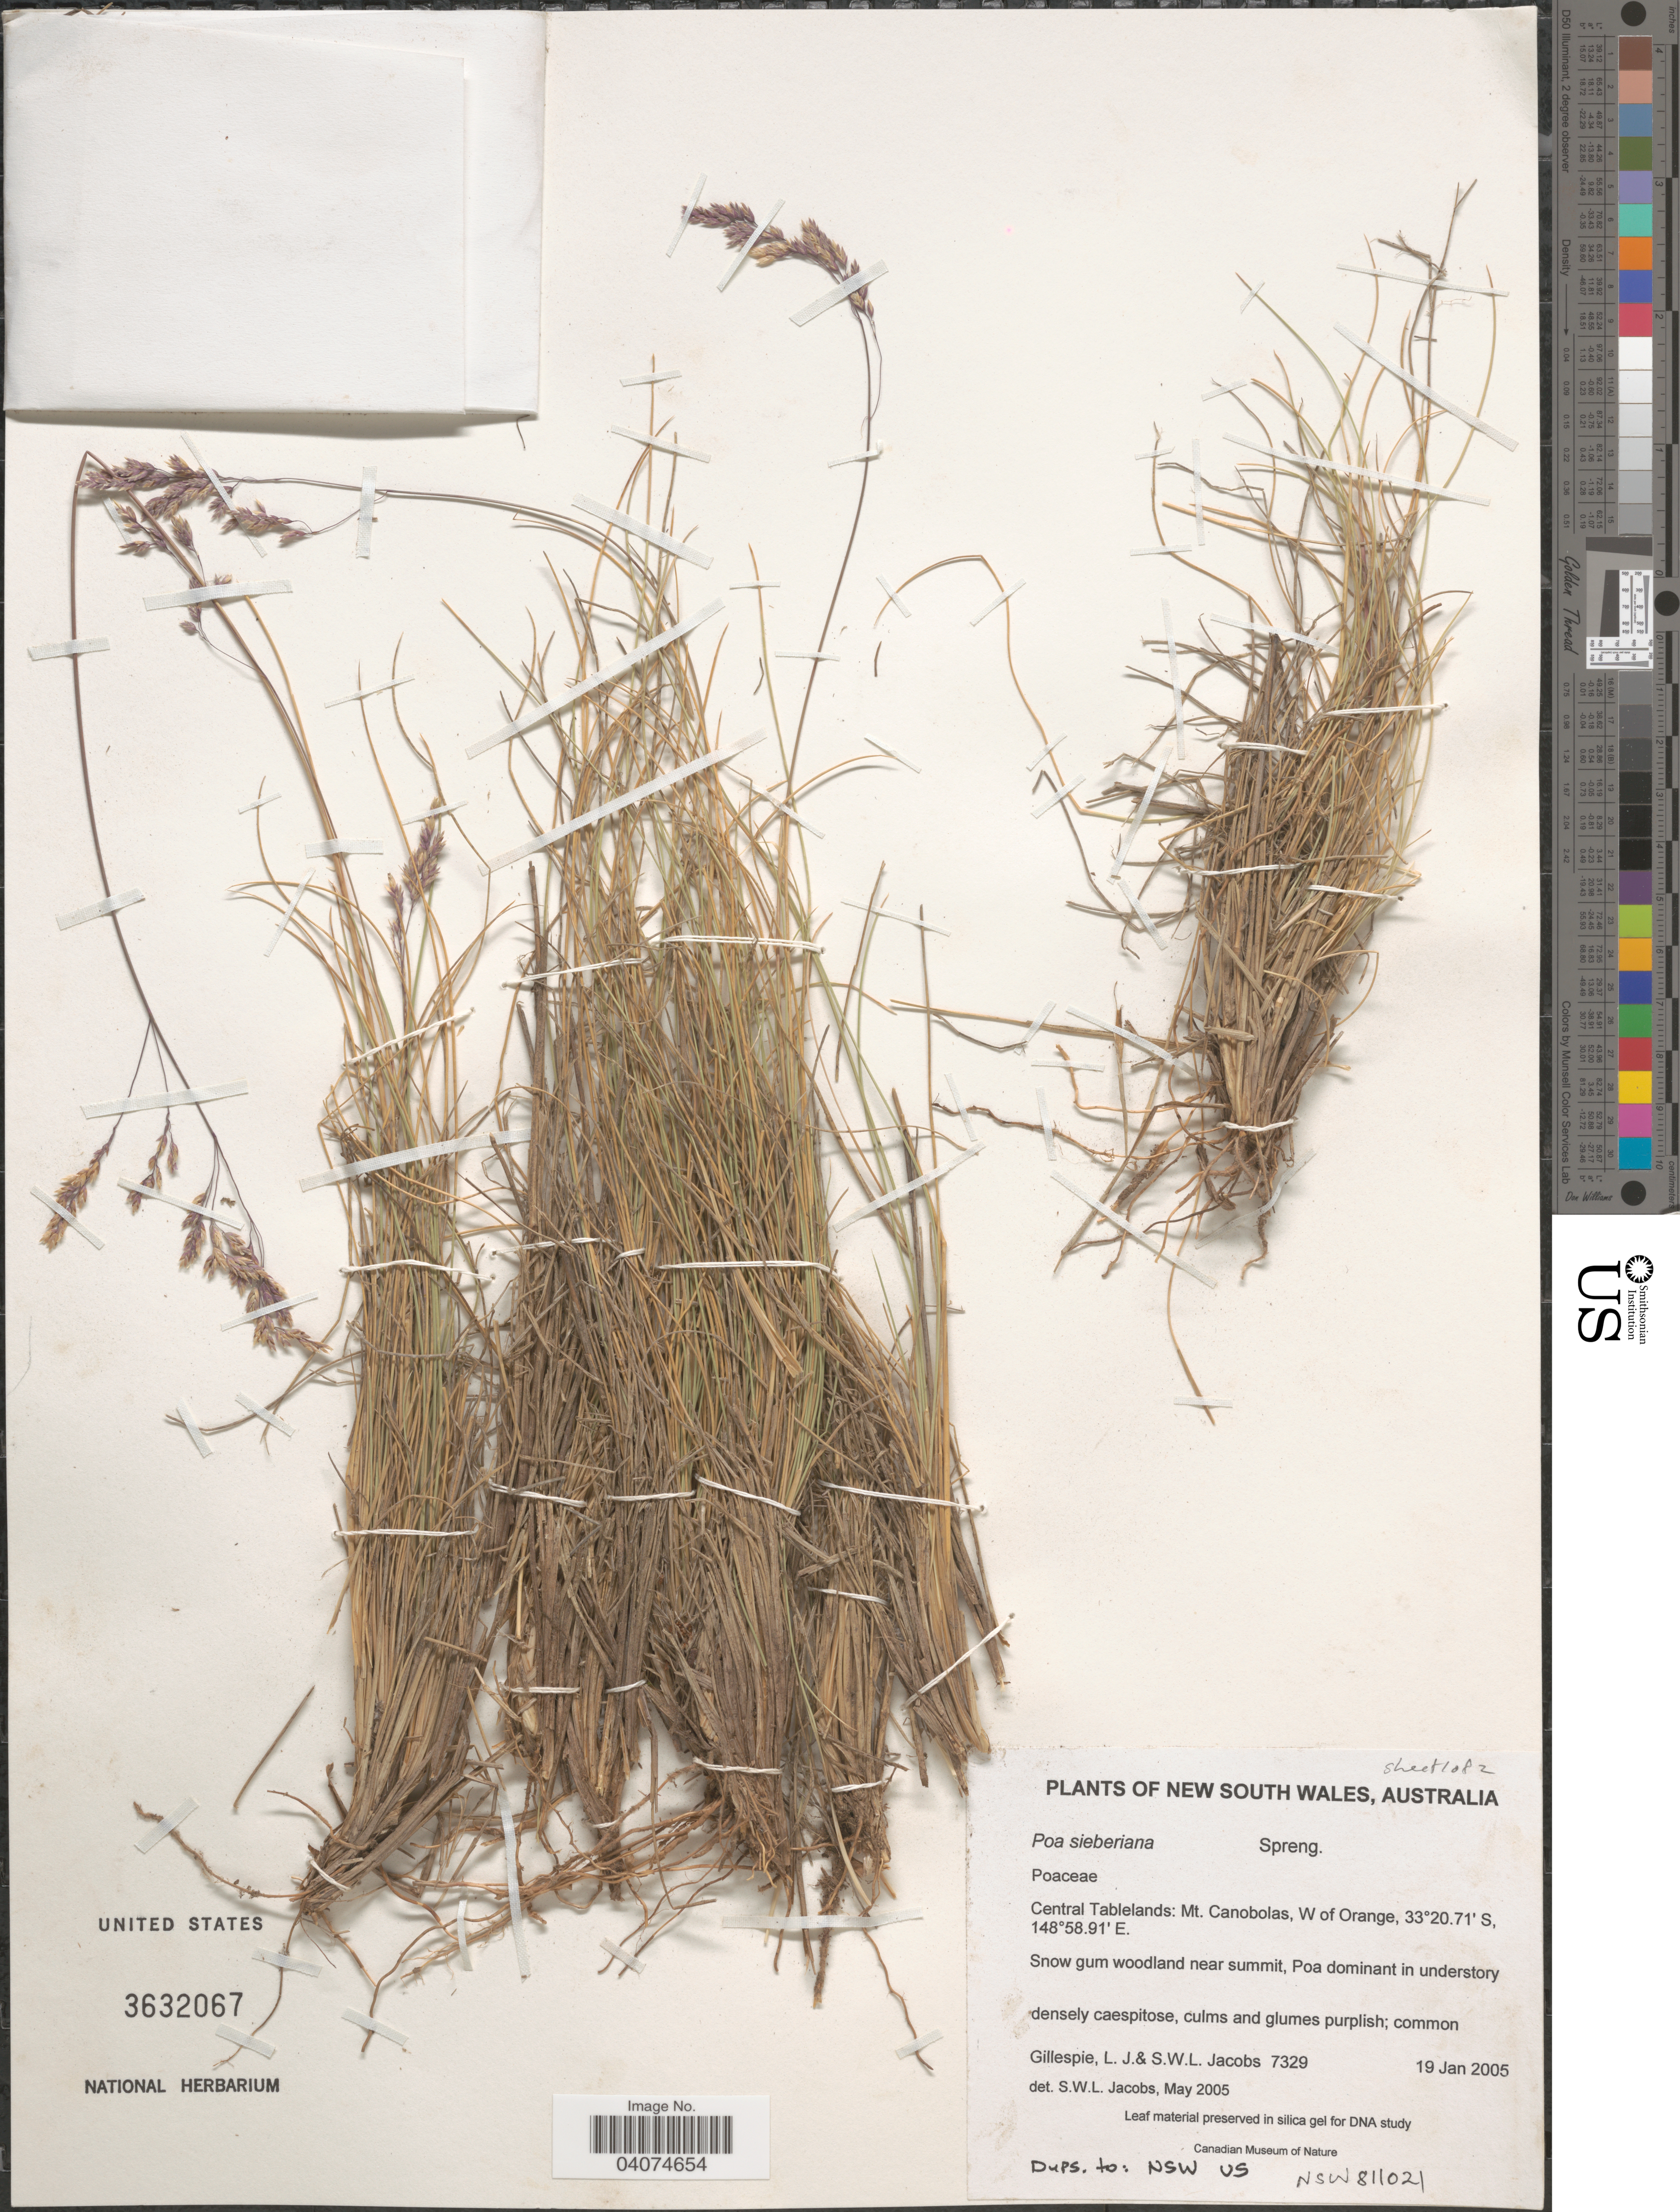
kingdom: Plantae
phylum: Tracheophyta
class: Liliopsida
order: Poales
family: Poaceae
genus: Poa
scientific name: Poa sieberiana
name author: Spreng.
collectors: L. Gillespie & S. W. L. Jacobs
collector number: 7329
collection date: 2005-01-19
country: Australia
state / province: New South Wales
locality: Central Tablelands: Mt. Canobolas, W of Orange.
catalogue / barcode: US 3632067